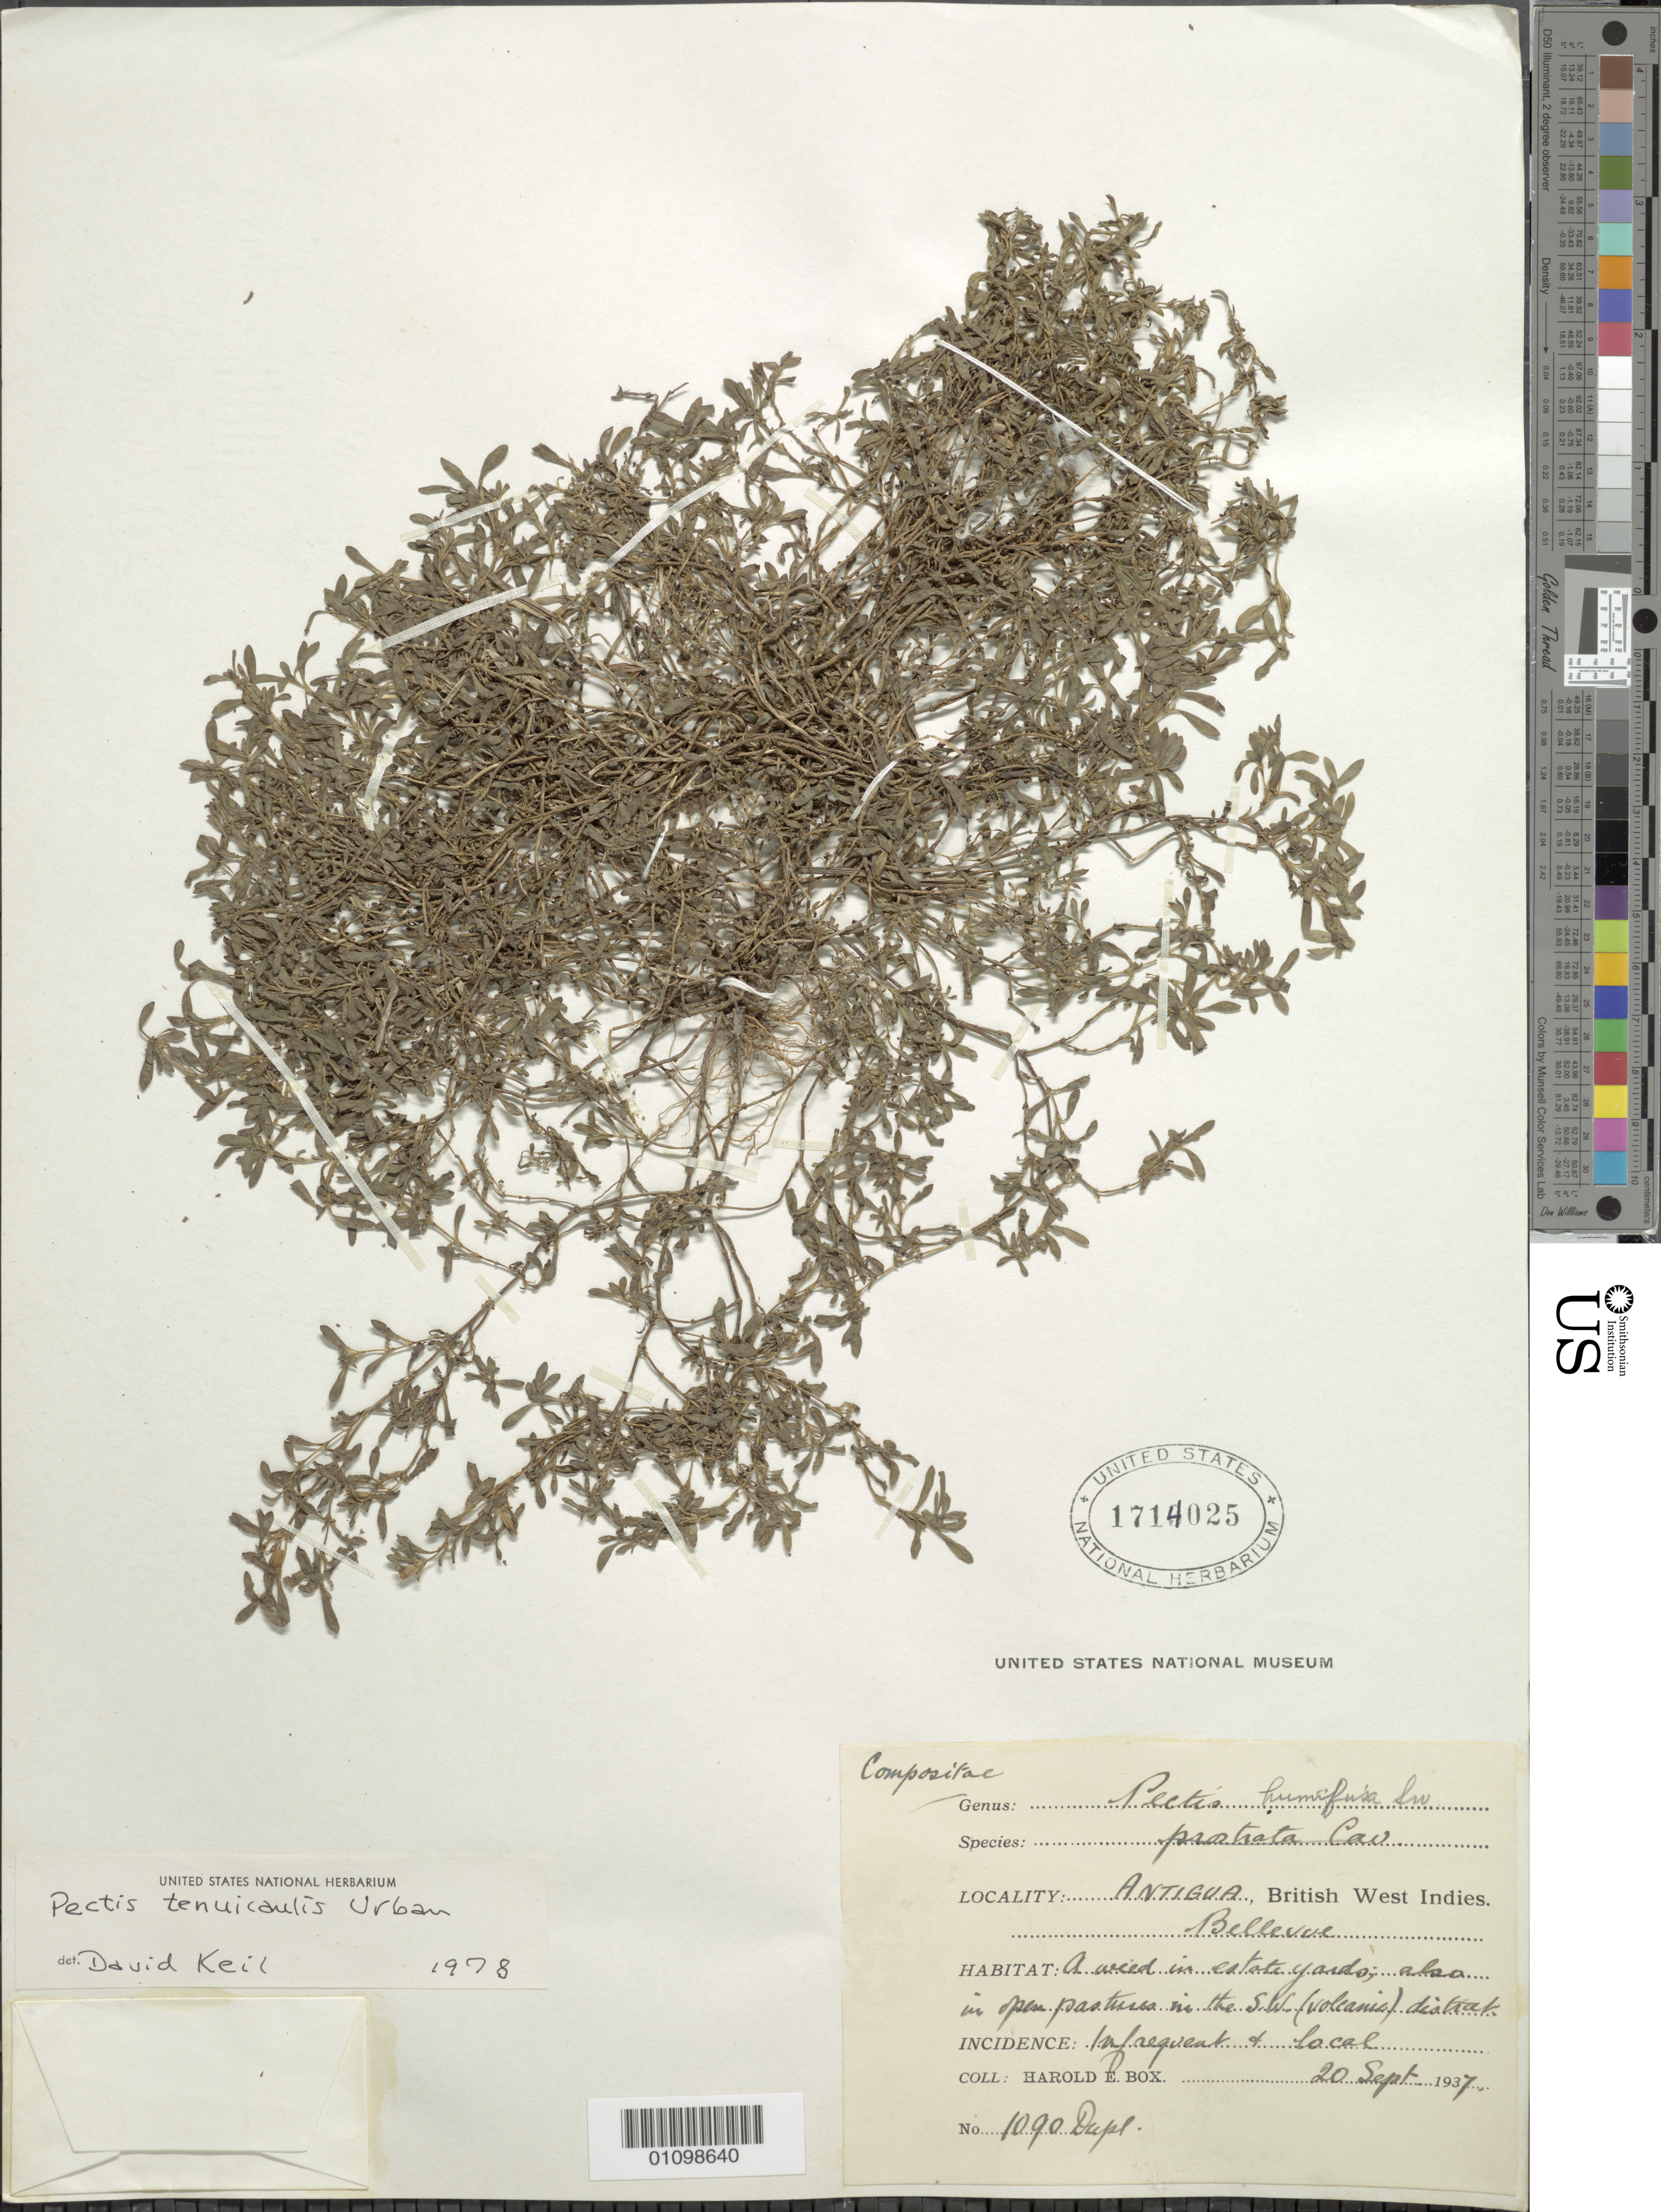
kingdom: Plantae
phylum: Tracheophyta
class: Magnoliopsida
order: Asterales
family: Asteraceae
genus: Pectis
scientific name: Pectis tenuicaulis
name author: Urb.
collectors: H. E. Box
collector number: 1090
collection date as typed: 20 Sep 1937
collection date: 1937-09-20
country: Antigua and Barbuda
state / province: Saint John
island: Antigua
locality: Bellevue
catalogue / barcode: US 1714025